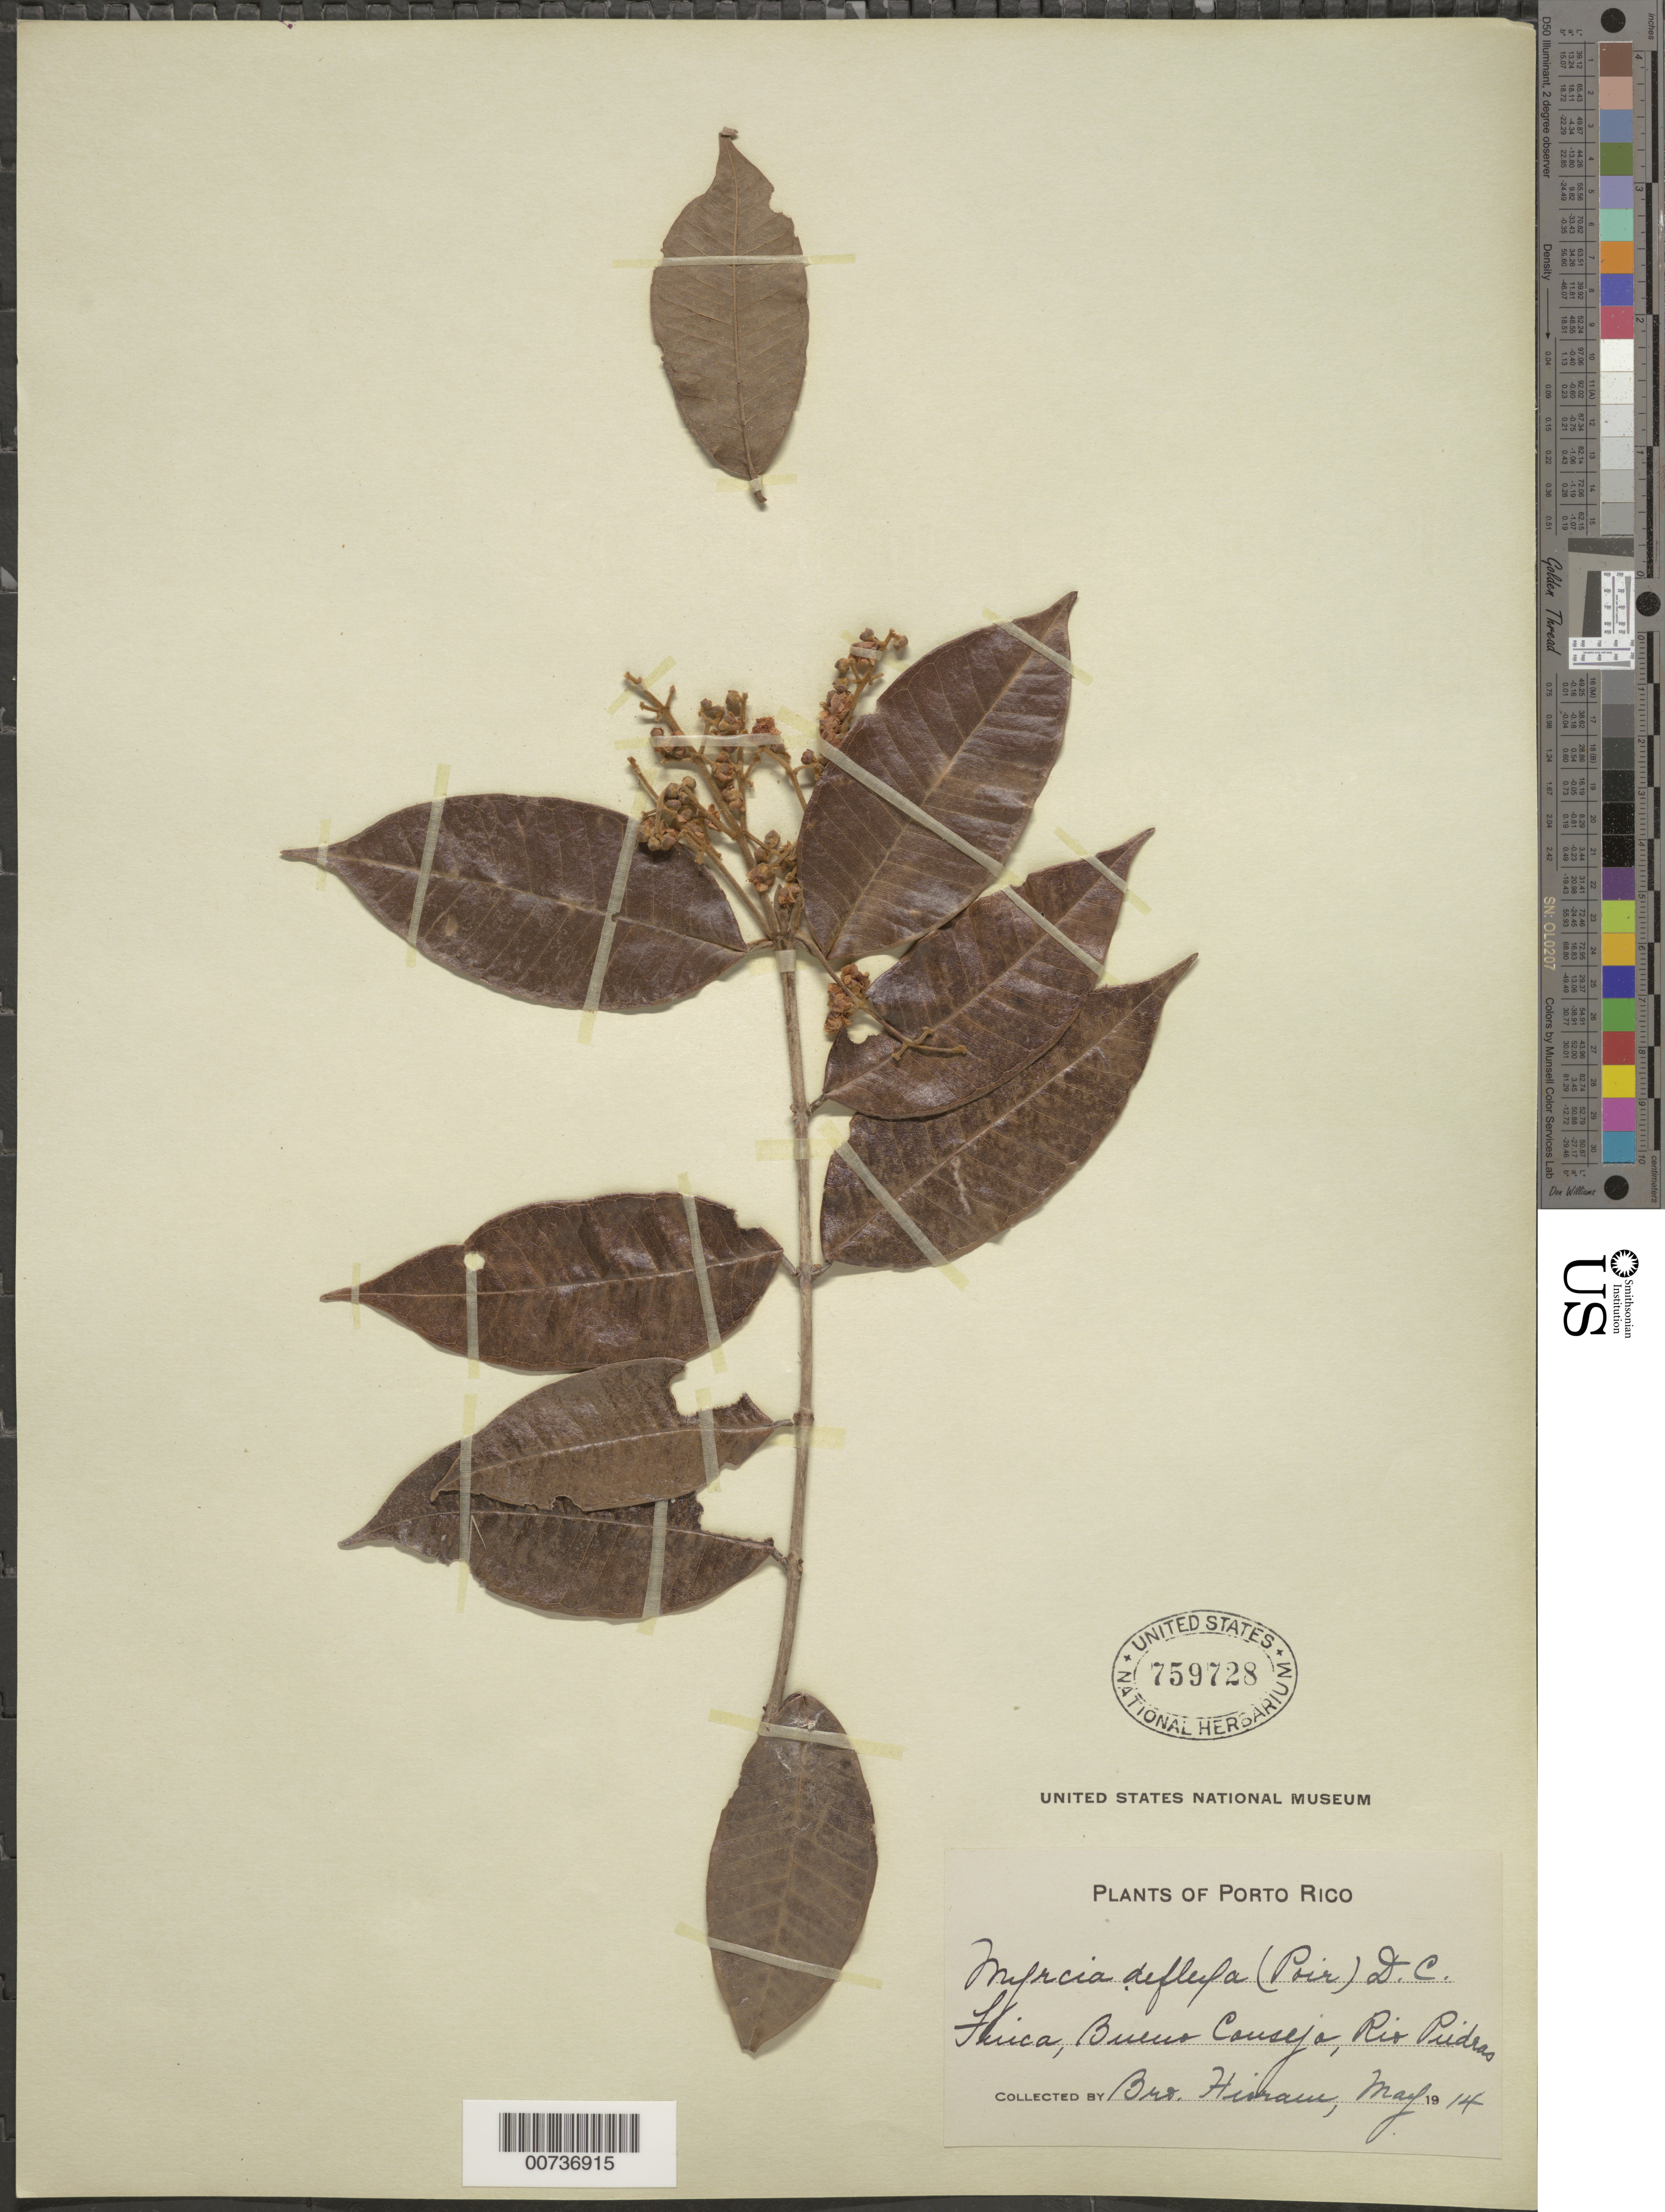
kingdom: Plantae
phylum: Tracheophyta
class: Magnoliopsida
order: Myrtales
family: Myrtaceae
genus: Myrcia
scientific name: Myrcia deflexa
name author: (Poir.) DC.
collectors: Bro. Hioram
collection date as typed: May 1914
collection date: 1914-05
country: Puerto Rico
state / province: San Juan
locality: Finca Buen Consejo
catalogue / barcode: US 759728